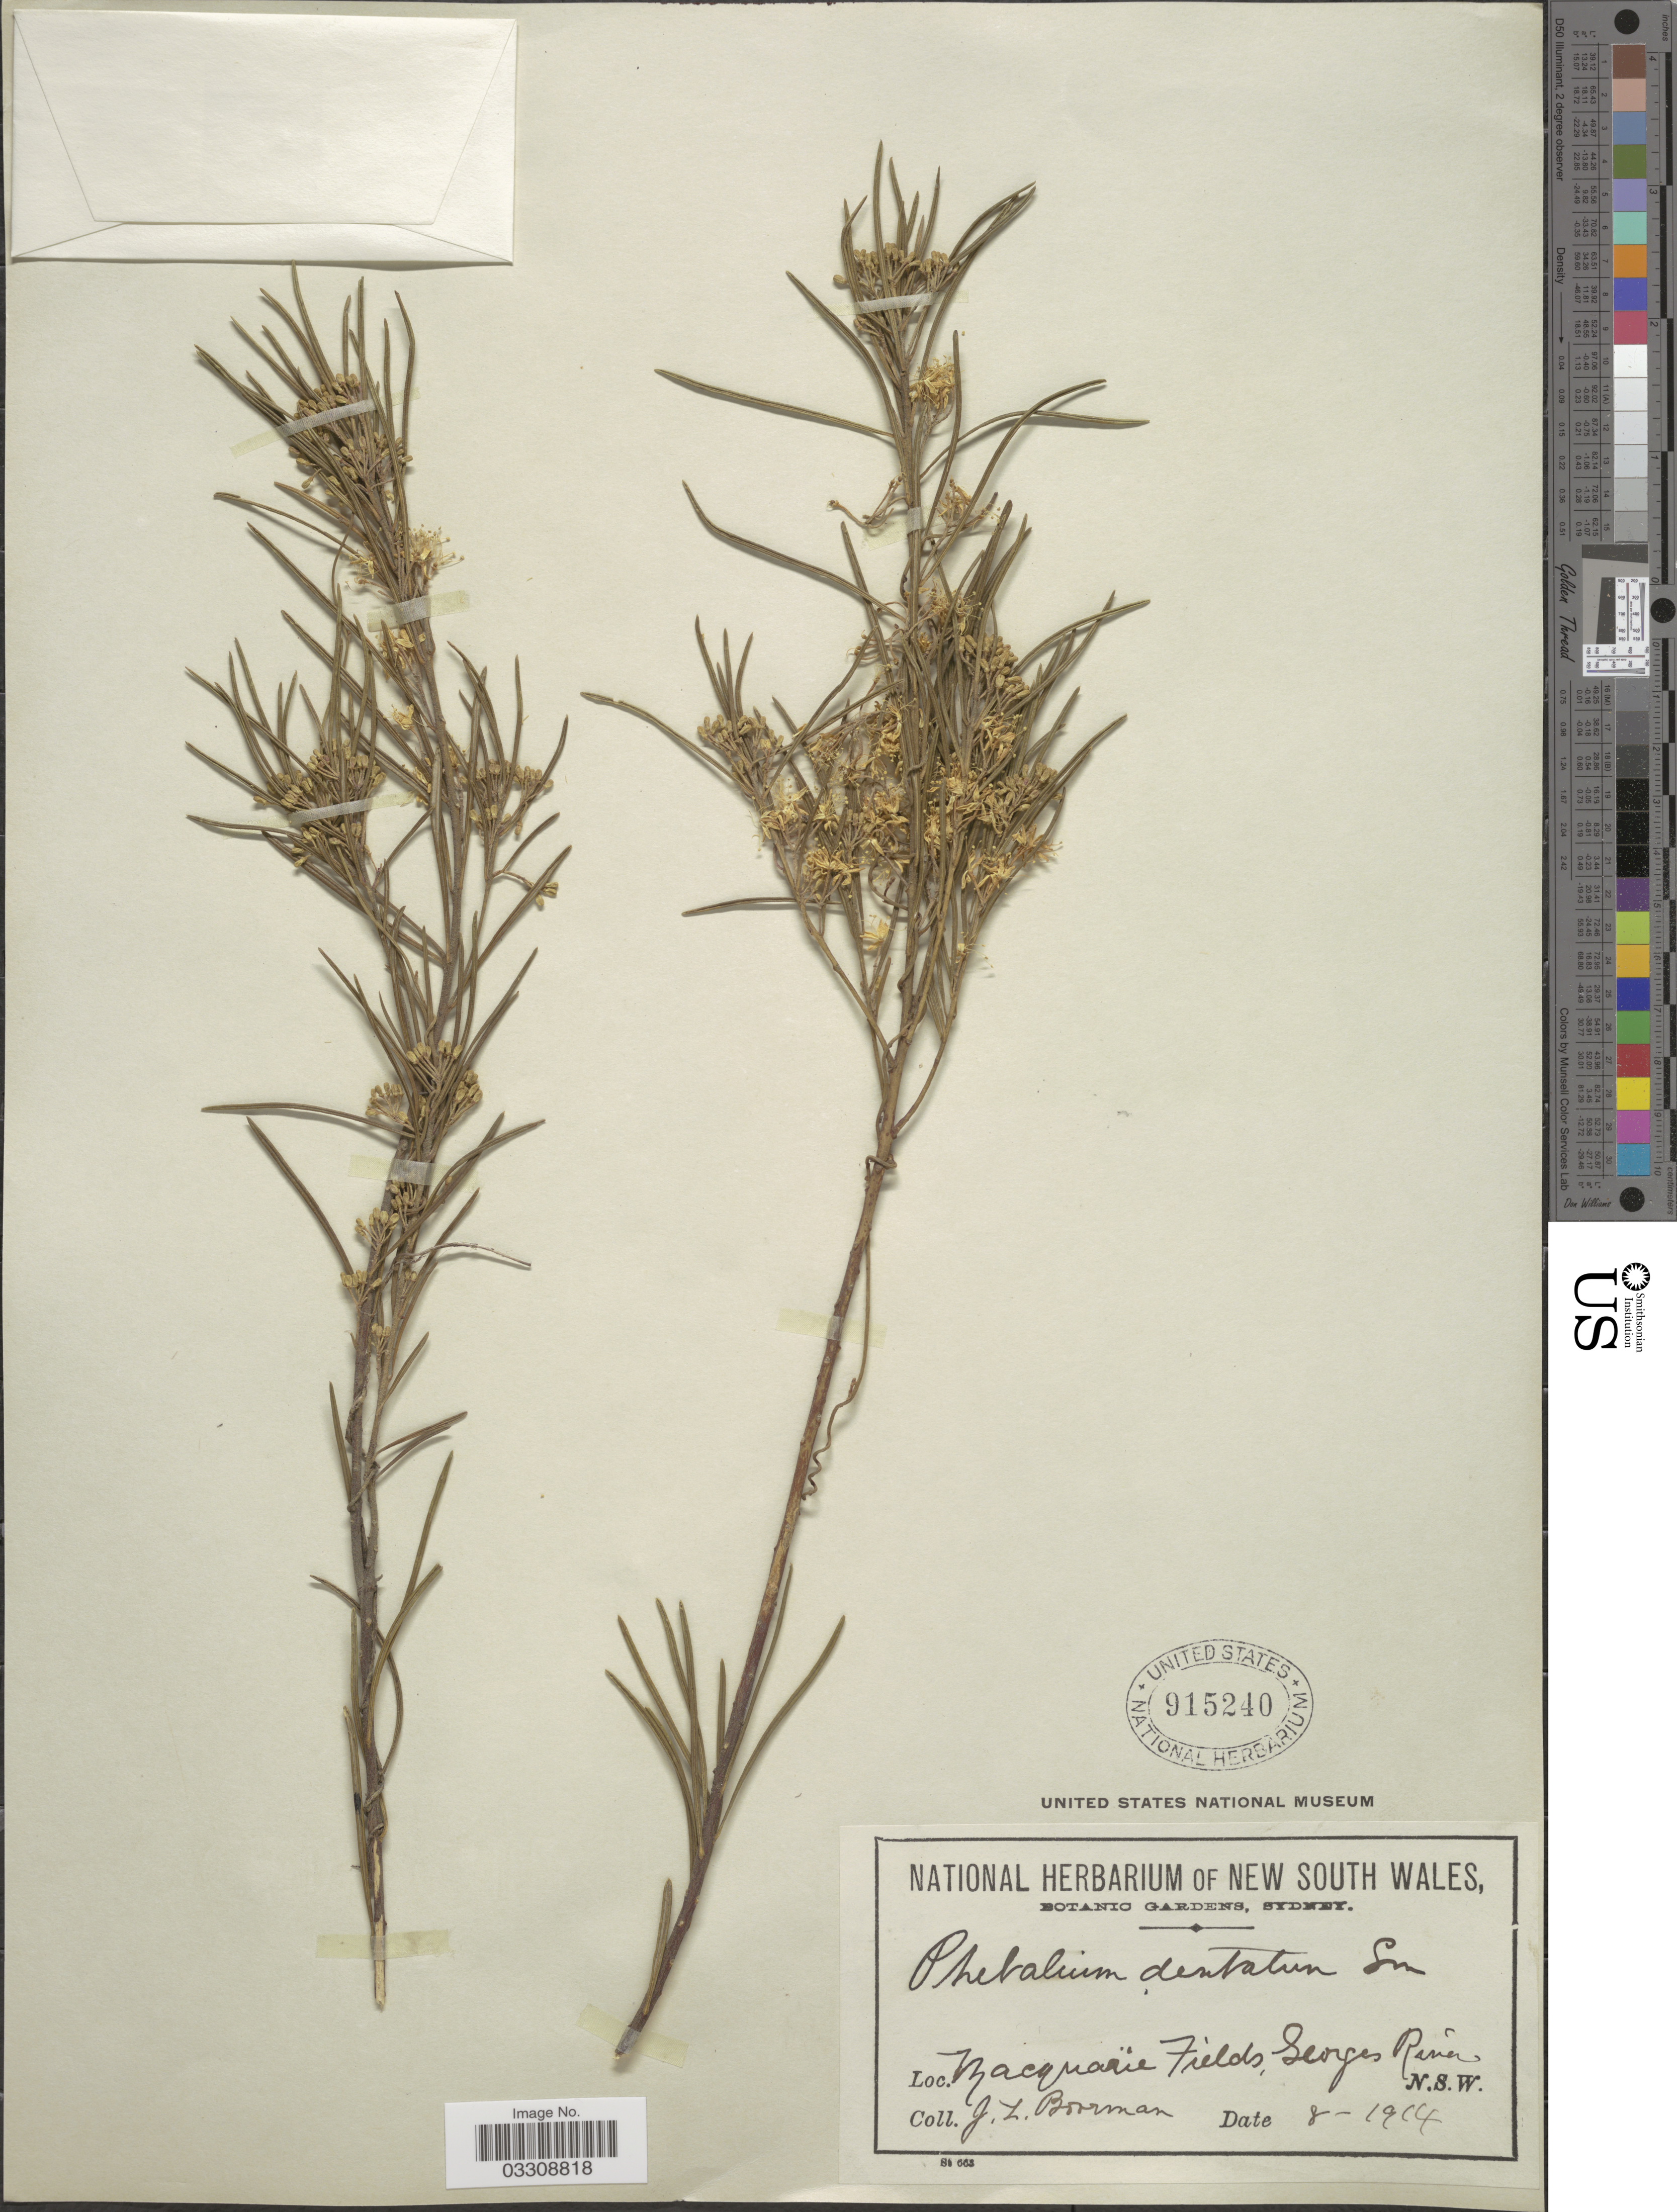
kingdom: Plantae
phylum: Tracheophyta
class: Magnoliopsida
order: Sapindales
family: Rutaceae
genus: Phebalium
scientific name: Phebalium dentatum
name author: Sm.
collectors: J. Boorman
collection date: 1914-08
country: Australia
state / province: New South Wales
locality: Macquarie Fields, Georges River.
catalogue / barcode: US 915240